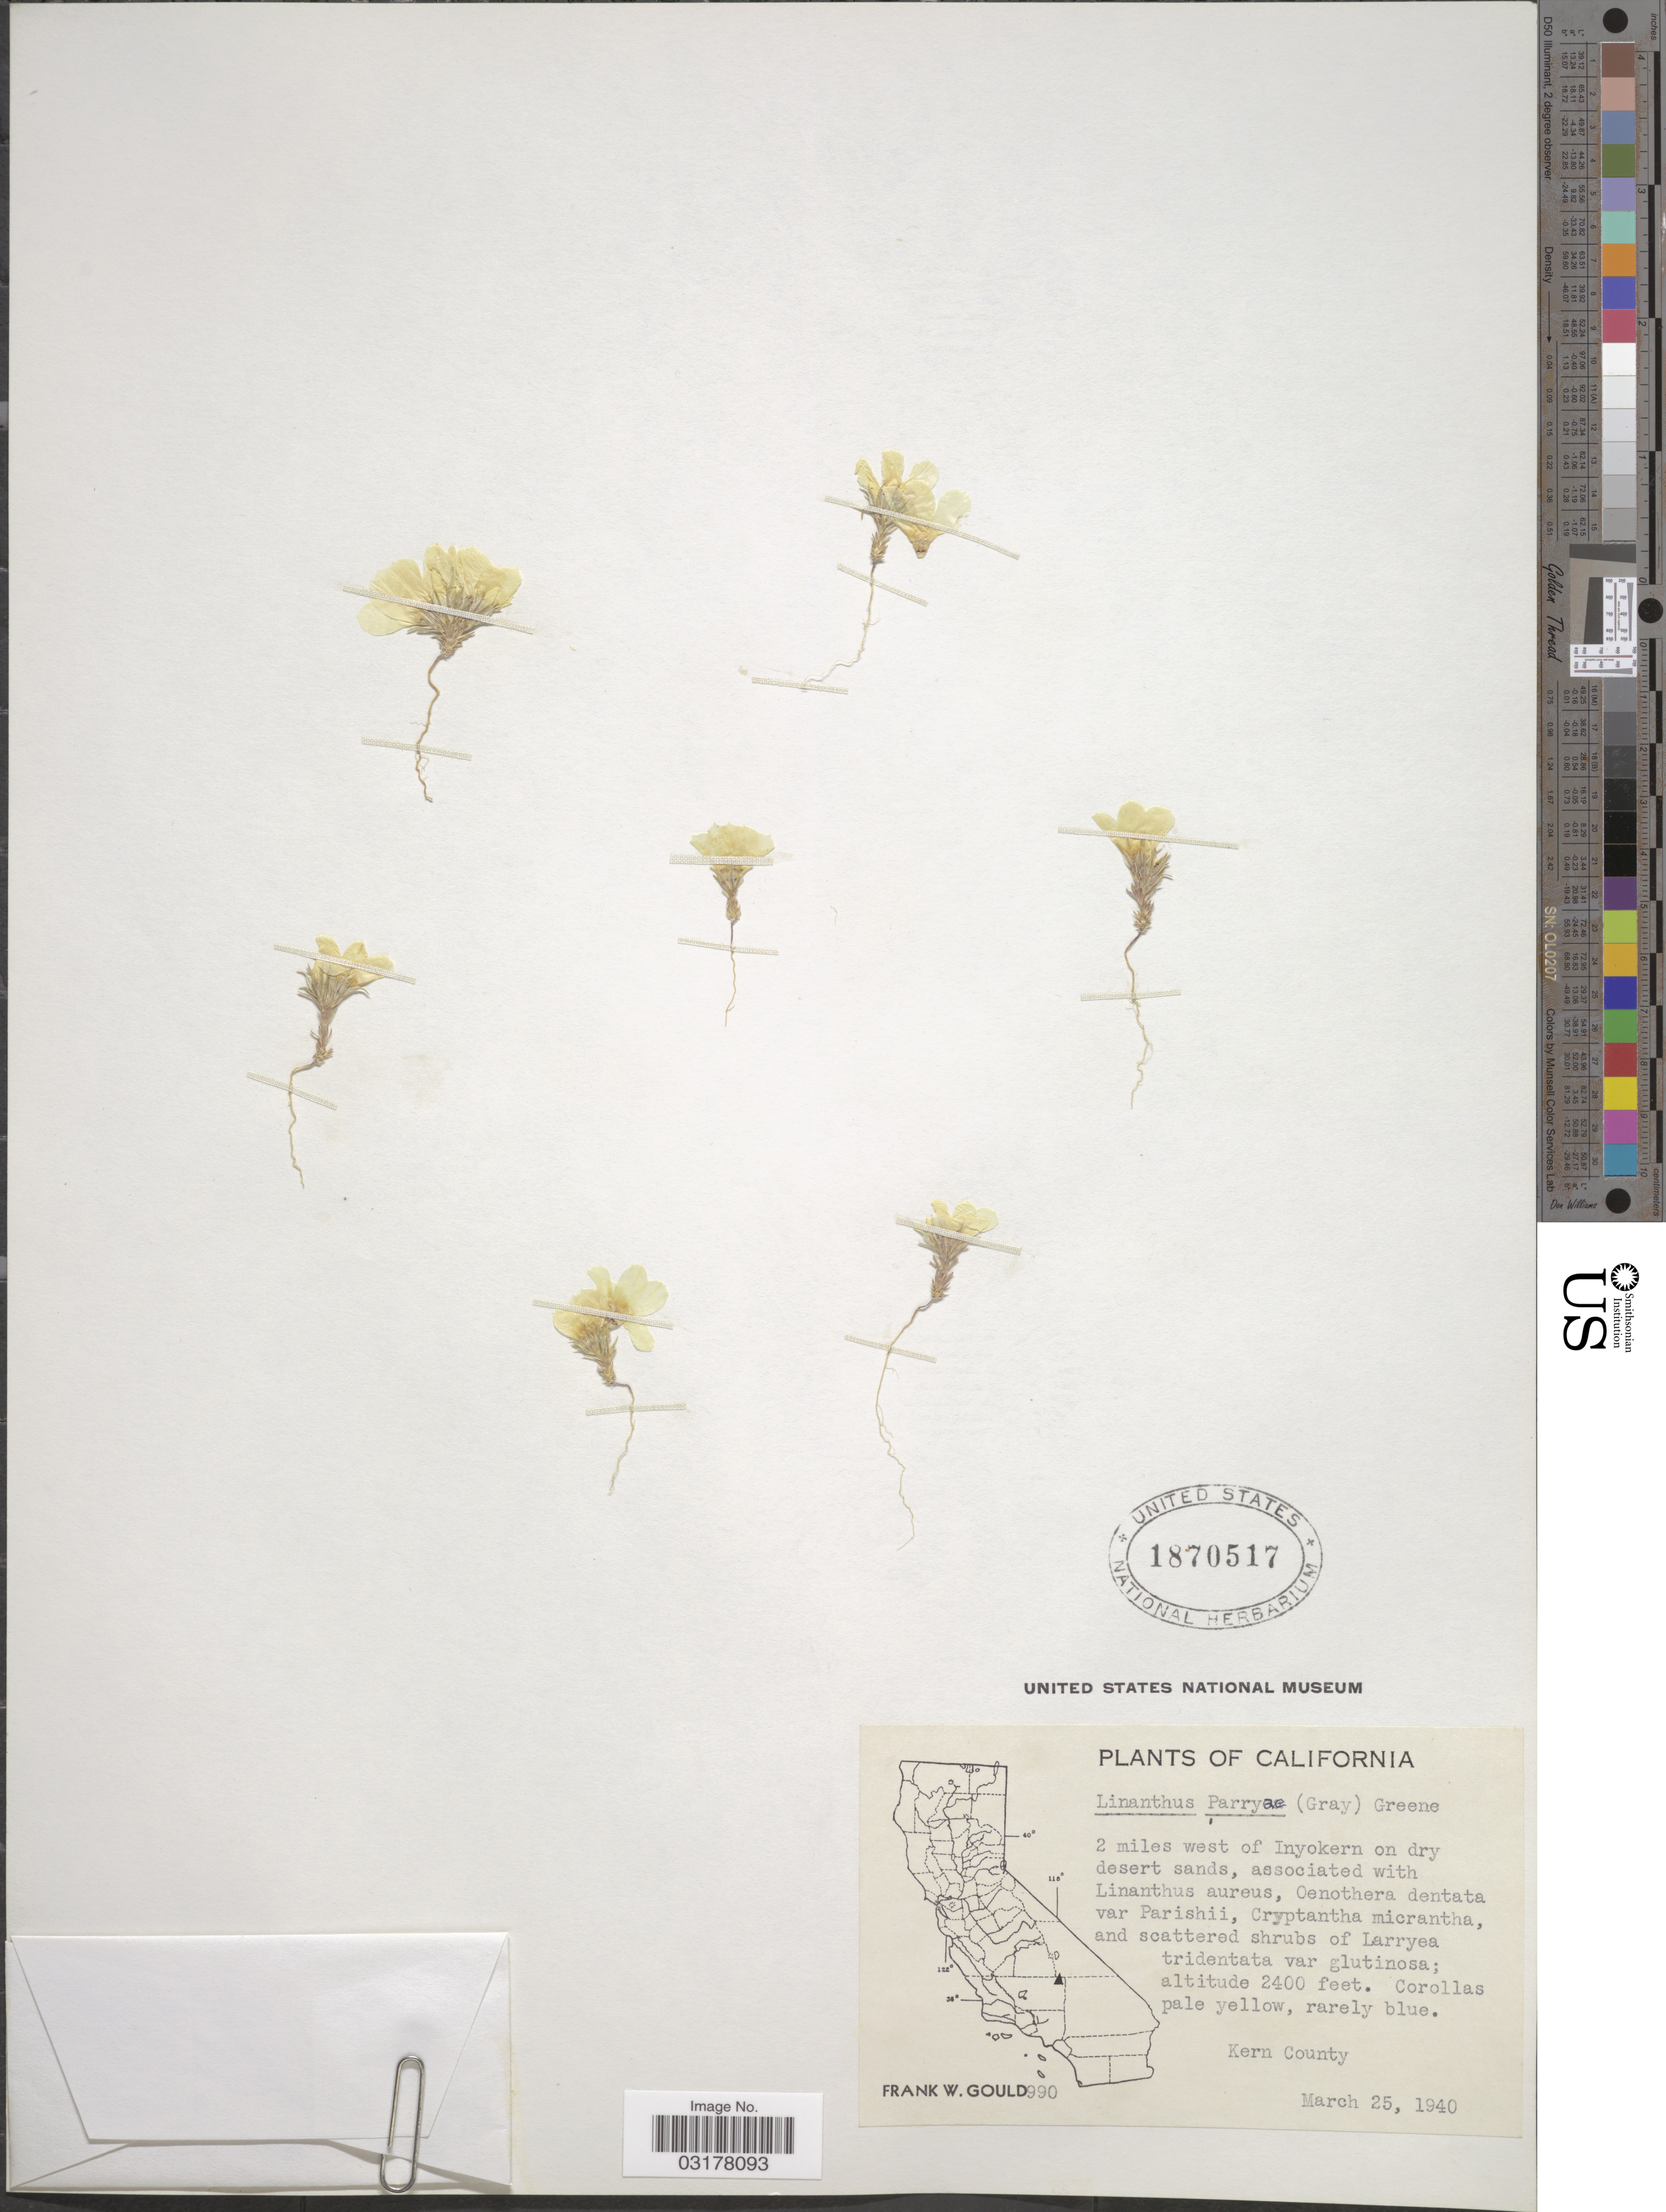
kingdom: Plantae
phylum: Tracheophyta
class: Magnoliopsida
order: Ericales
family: Polemoniaceae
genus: Linanthus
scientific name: Linanthus parryae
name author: (A. Gray) Greene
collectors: F. W. Gould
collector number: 990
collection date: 1940-03-25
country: United States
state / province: California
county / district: Kern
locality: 2 miles west of Inyokern. Kern County.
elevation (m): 732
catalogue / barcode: US 1870517